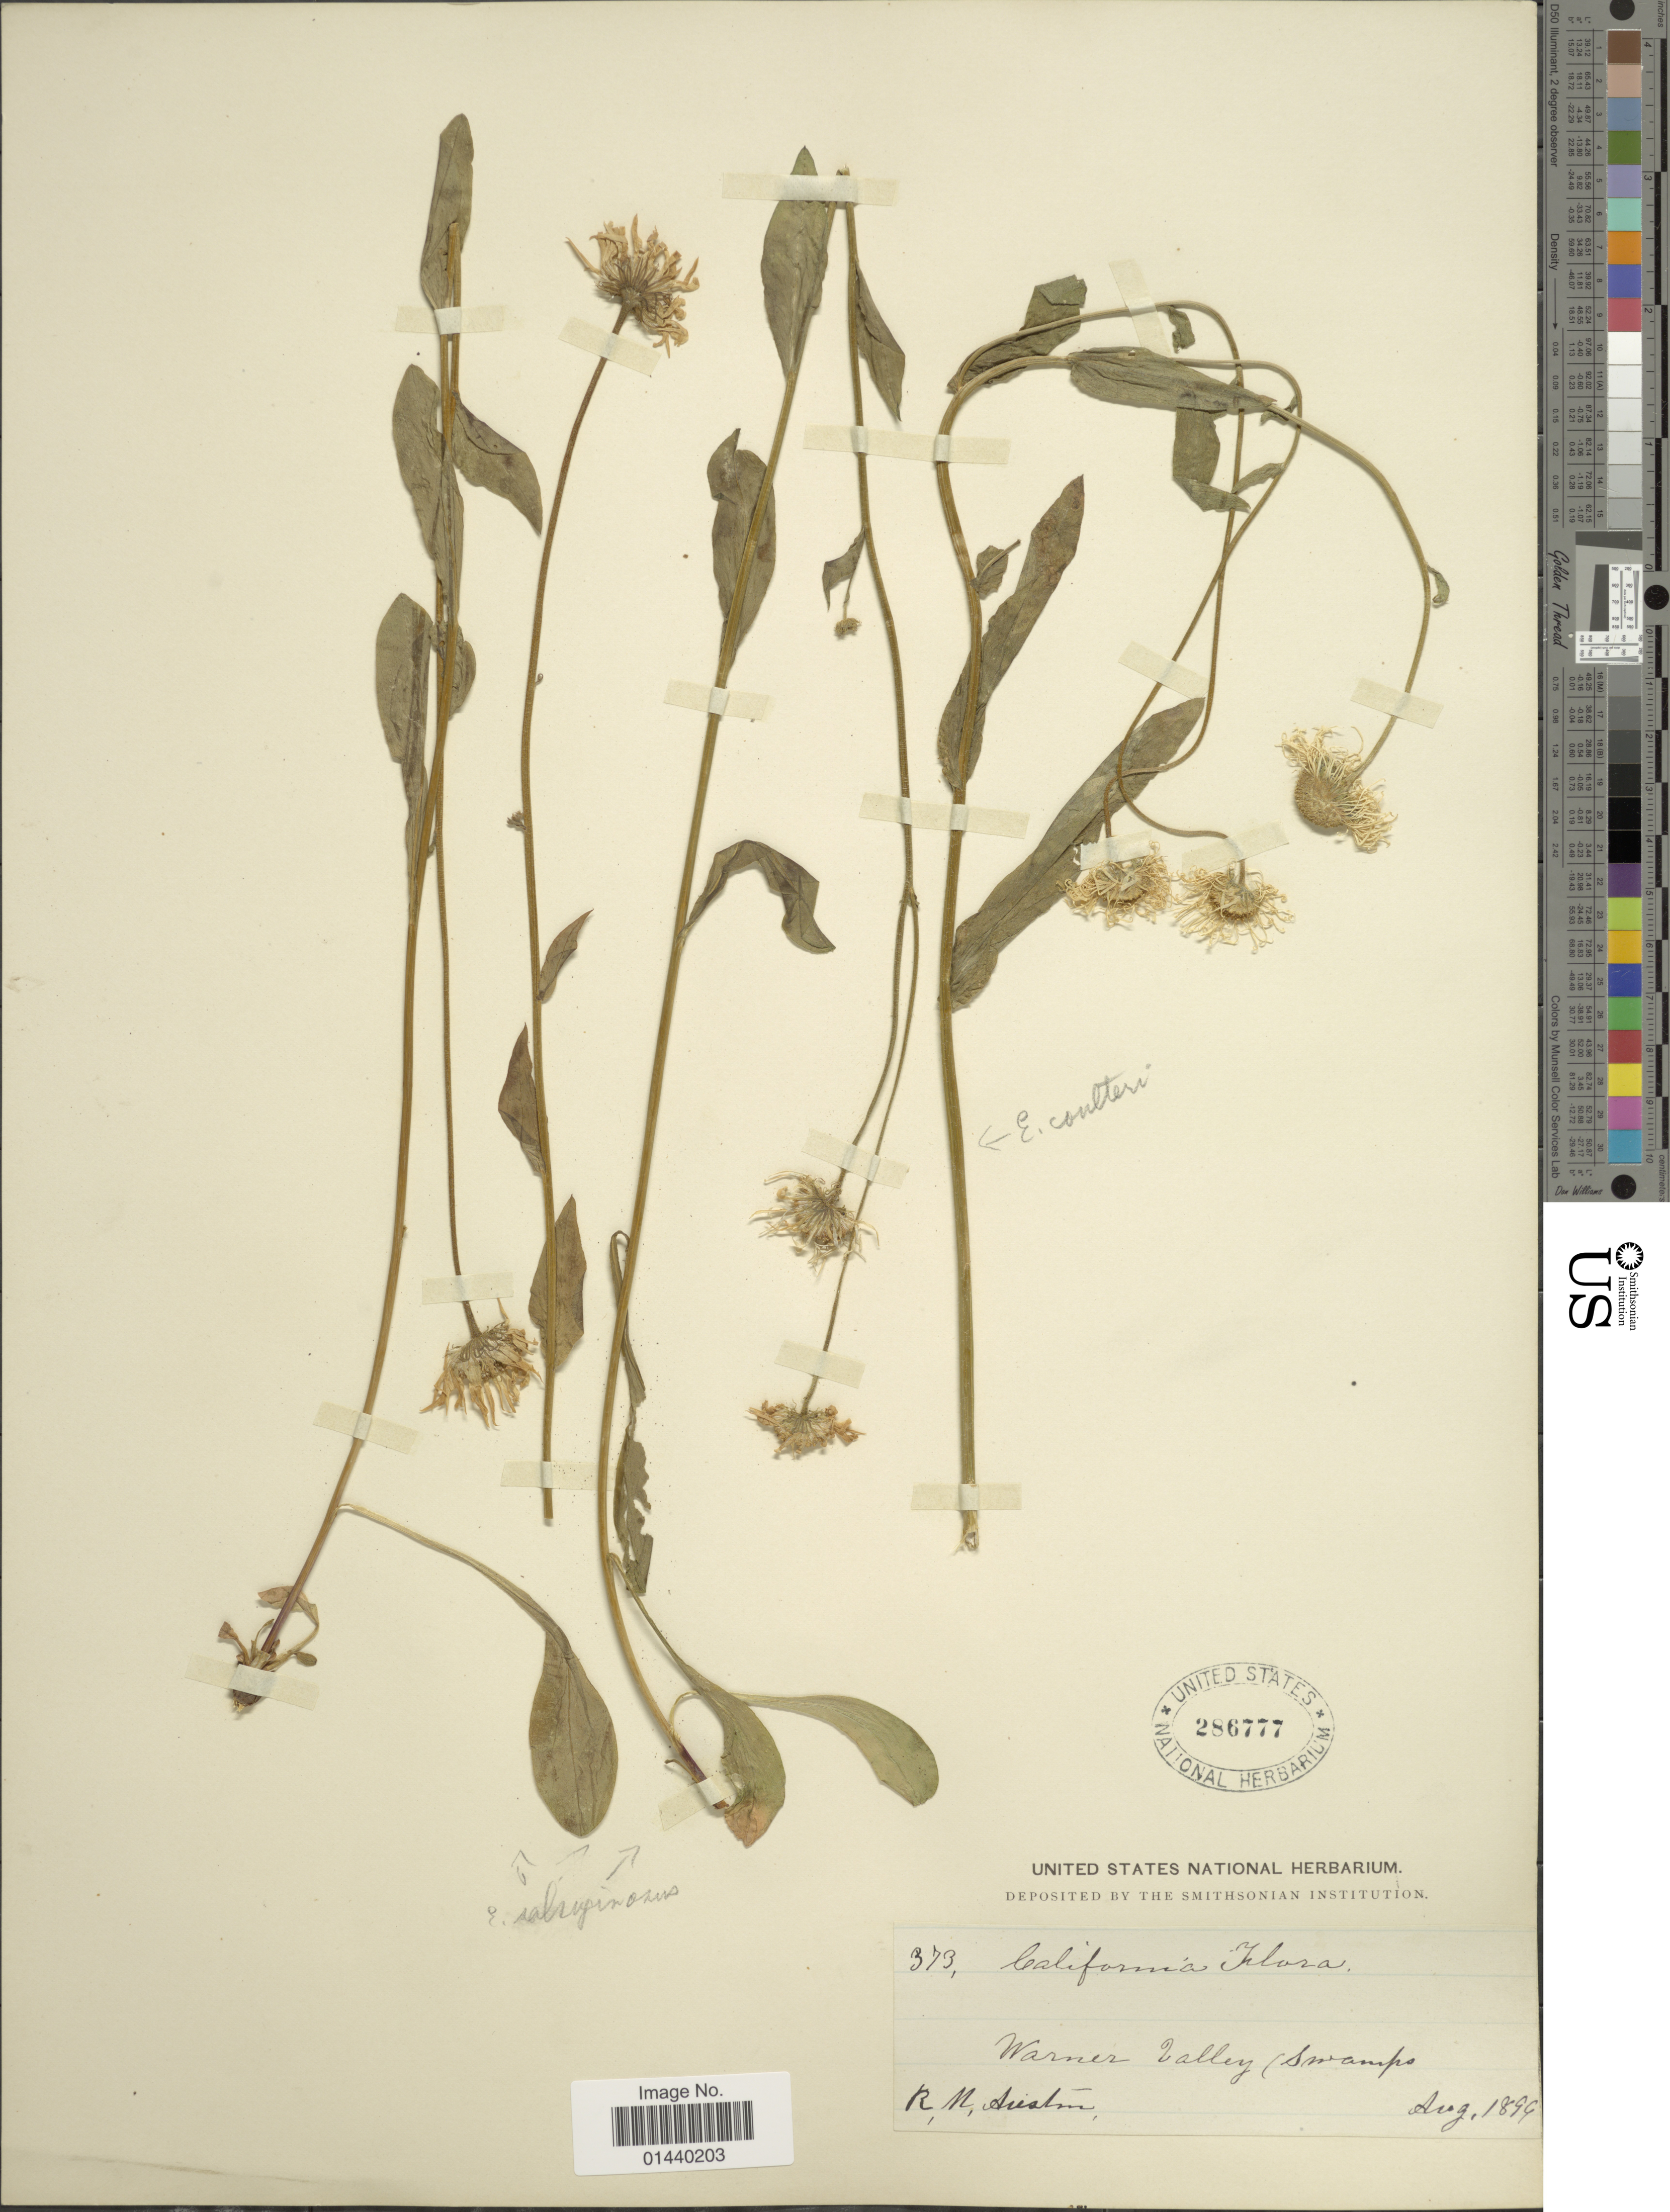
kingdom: Plantae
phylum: Tracheophyta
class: Magnoliopsida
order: Asterales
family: Asteraceae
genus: Erigeron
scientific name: Erigeron salsuginosus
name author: (Richardson ex R. Br.) A. Gray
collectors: R. Austin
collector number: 373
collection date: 1899-08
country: United States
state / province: California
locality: Warner Valley.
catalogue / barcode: US 286777